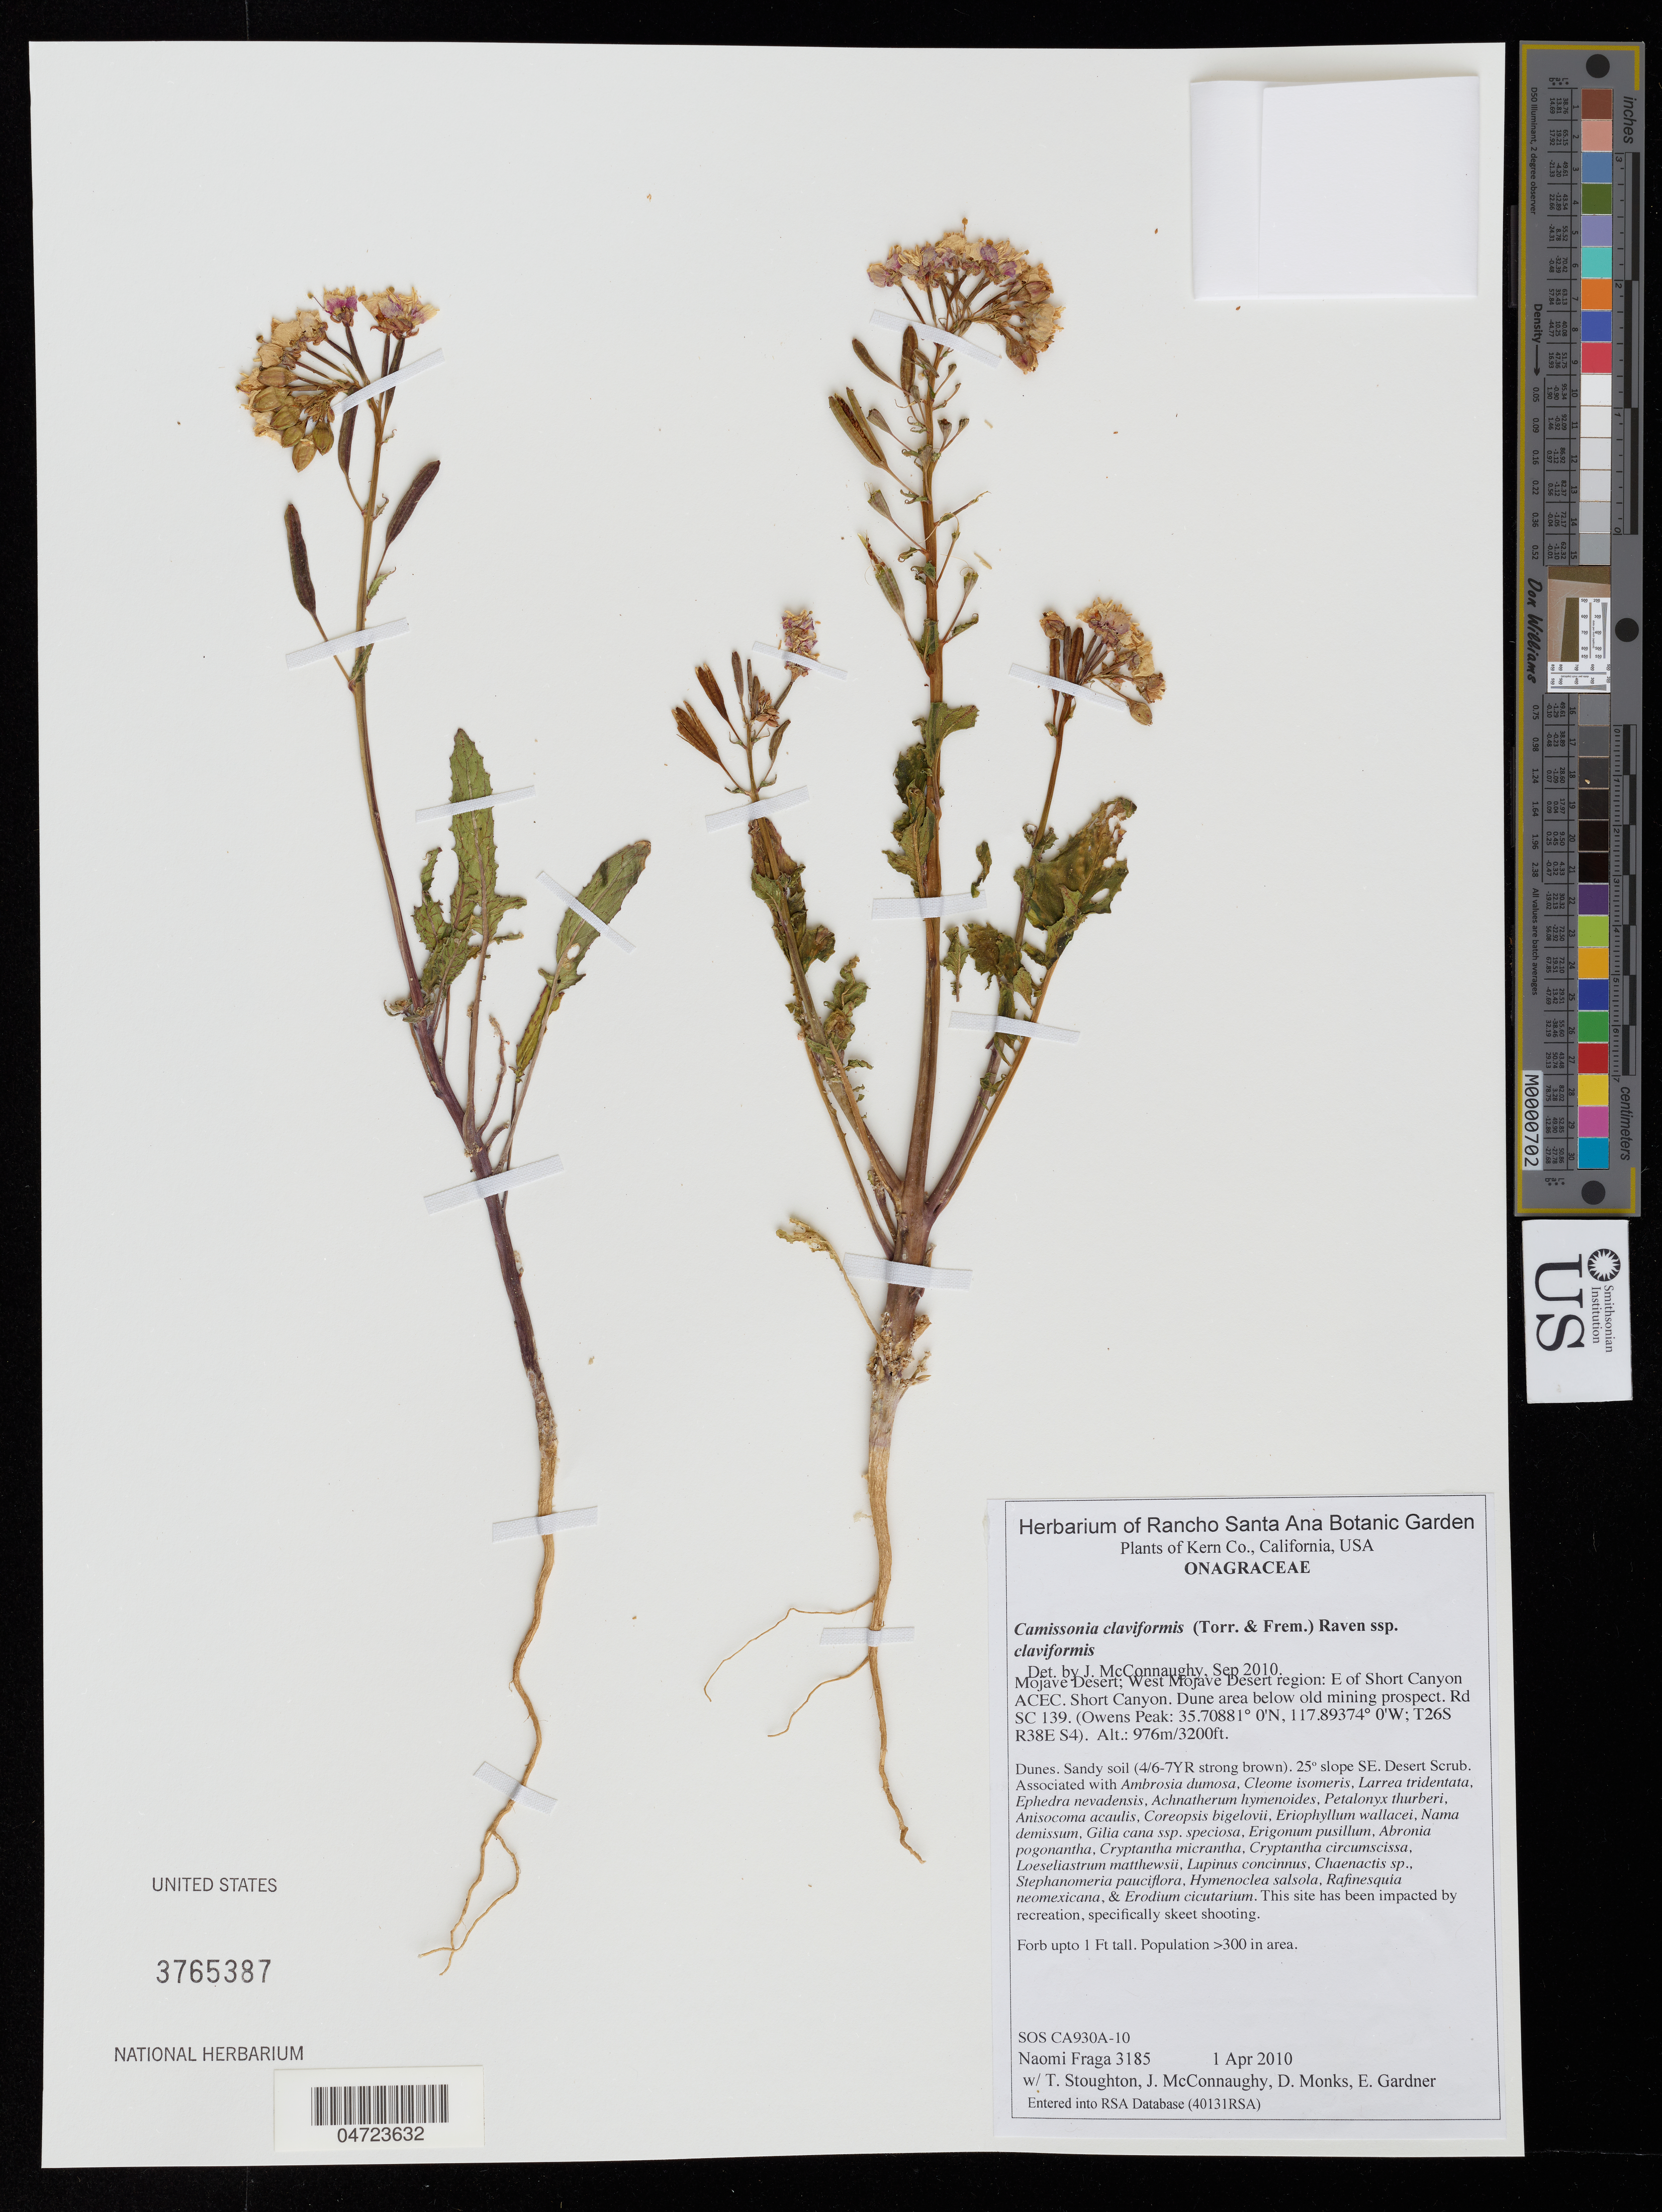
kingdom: Plantae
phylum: Tracheophyta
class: Magnoliopsida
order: Myrtales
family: Onagraceae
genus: Camissonia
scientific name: Camissonia claviformis subsp. claviformis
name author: S.L. Welsh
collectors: N. Fraga, T. Stoughton, J. McConnaughy, D. Monks & E. Gardner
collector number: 3185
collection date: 2010-04-01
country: United States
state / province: California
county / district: Kern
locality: Kern Co. Mojave Desert; West Mojave Desert region: E of Short Canyon ACEC. Short Canyon. Dune area below old mining prospect. Rd SC 139. (Owens Peak: T26S R38E S4).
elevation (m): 976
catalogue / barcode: US 3765387